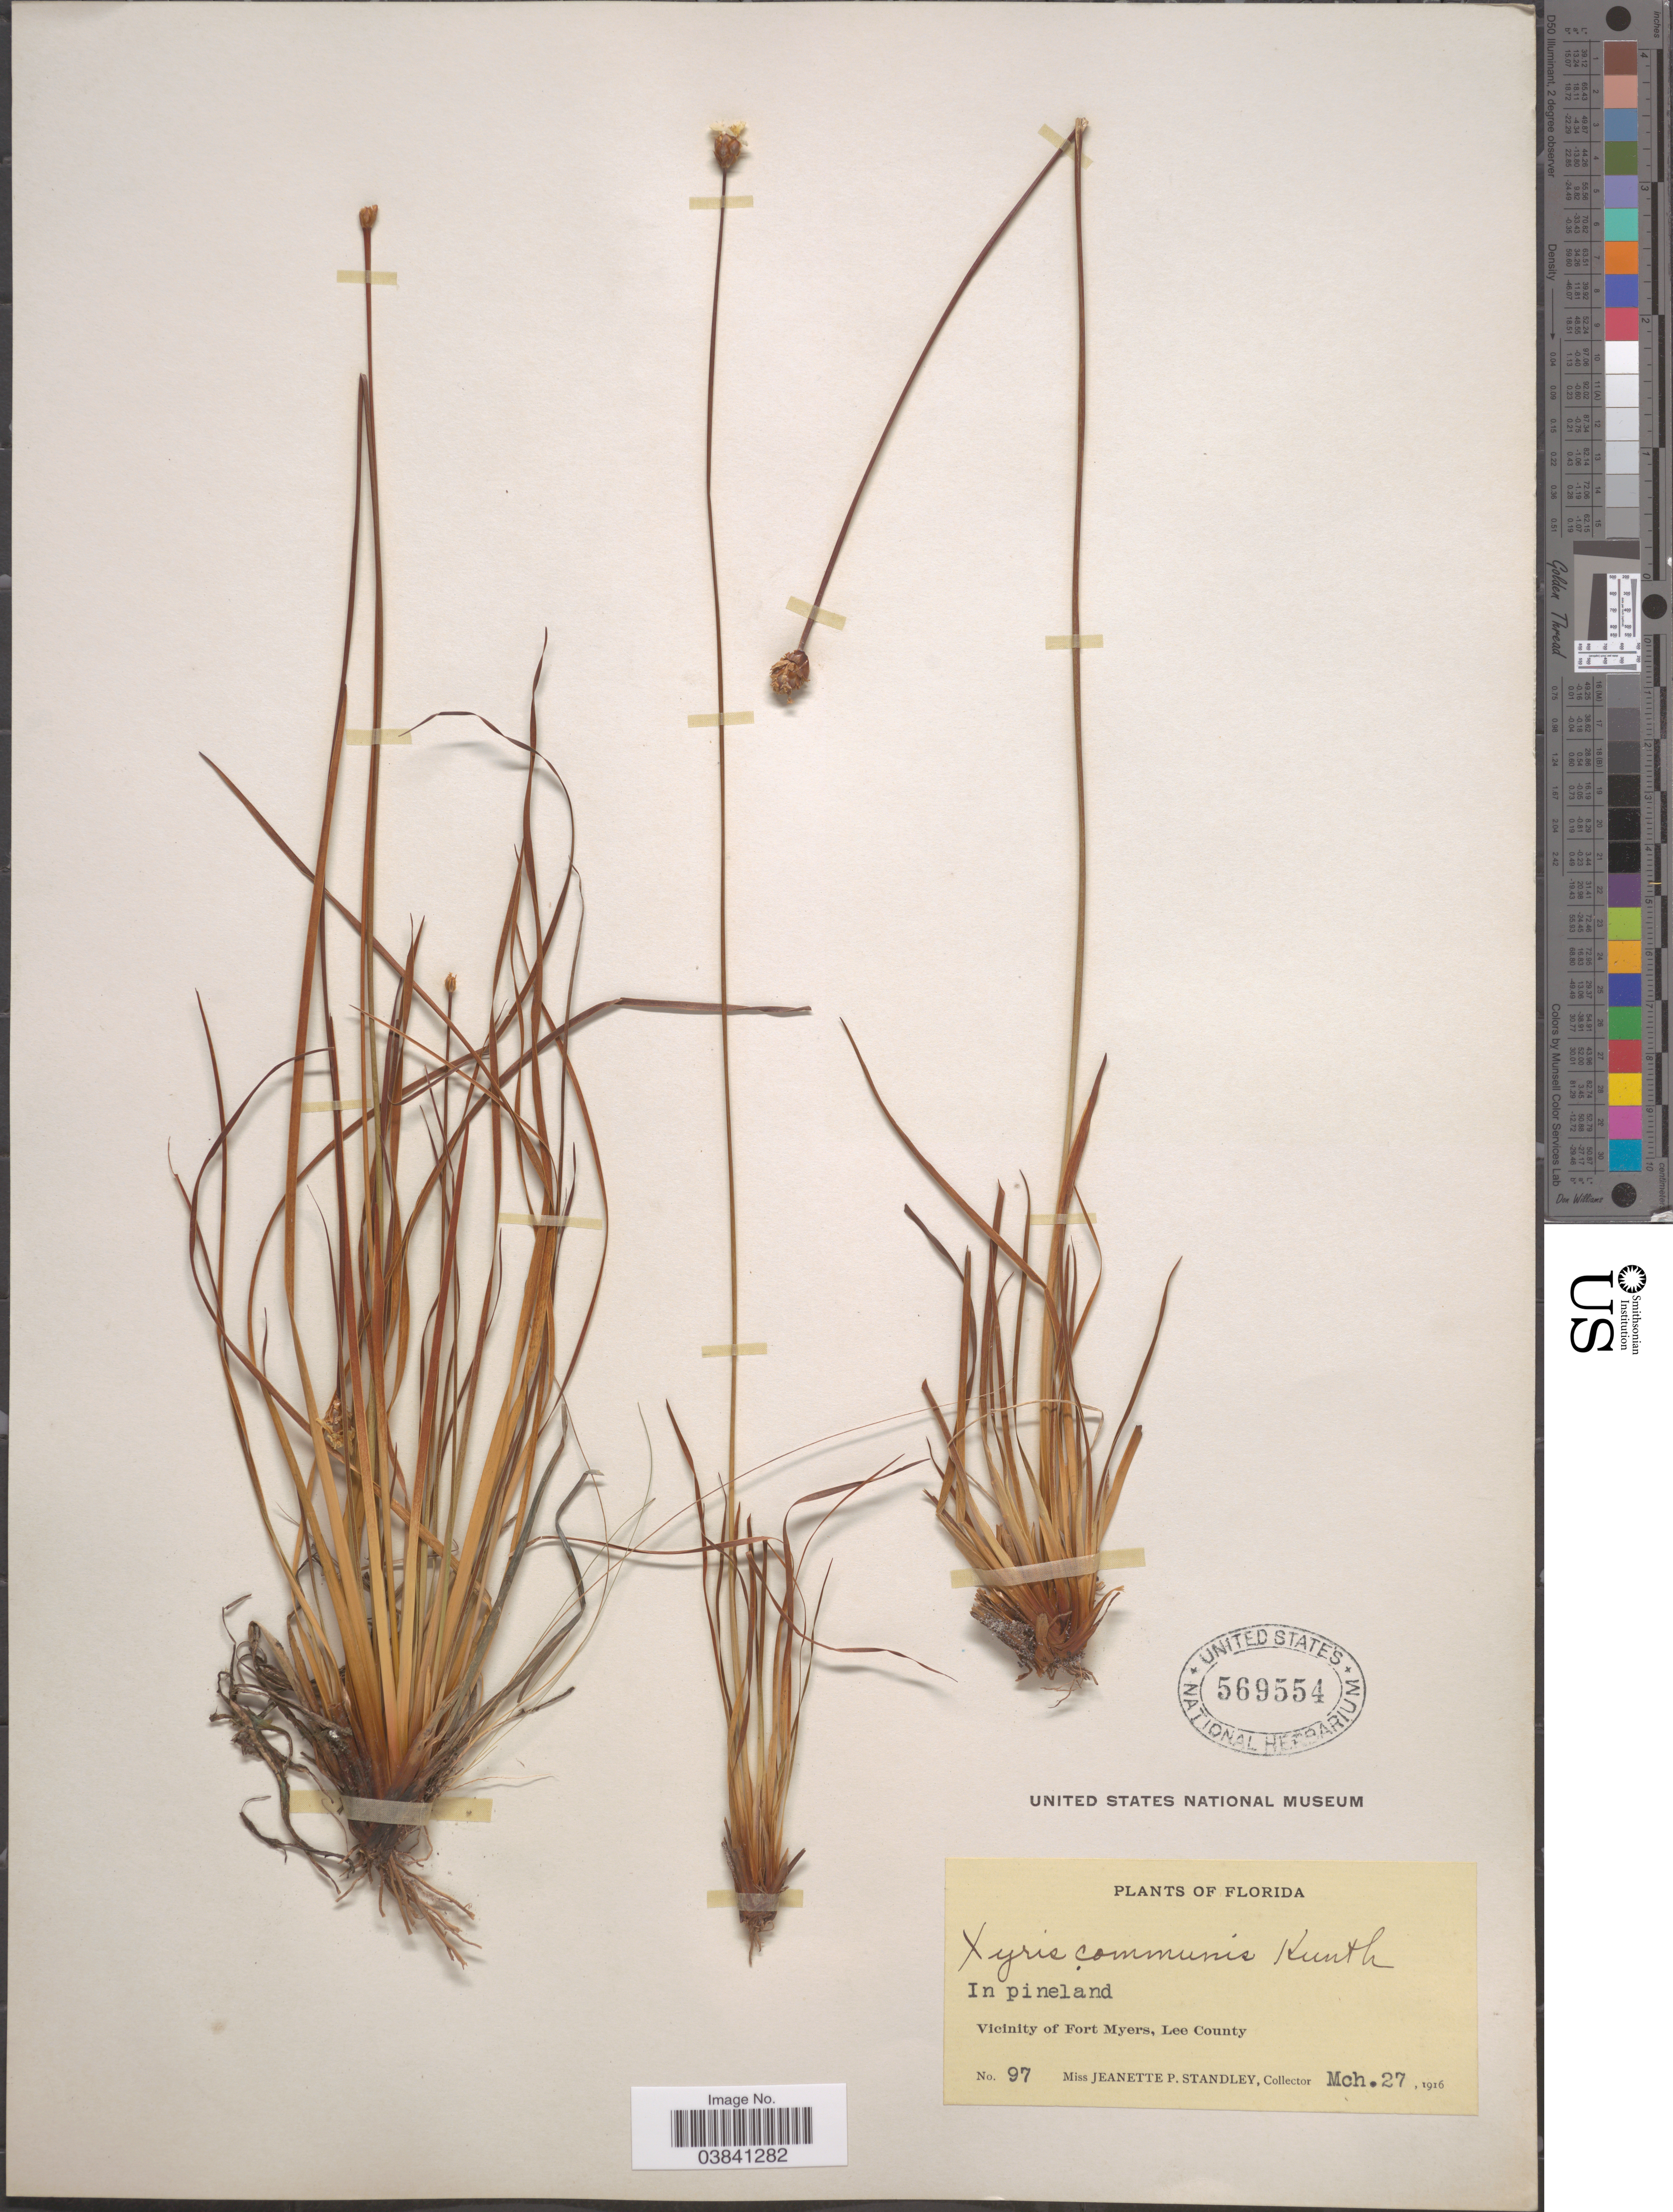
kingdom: Plantae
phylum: Tracheophyta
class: Liliopsida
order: Poales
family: Xyridaceae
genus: Xyris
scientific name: Xyris elliottii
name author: Chapm.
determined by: Strong, Mark T., (BOT), Smithsonian Institution - National Museum of Natural History (UNITED STATES)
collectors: J. P. Standley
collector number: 97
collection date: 1916-03-27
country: United States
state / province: Florida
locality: In pineland, Vicinity of Fort Myers, Lee County.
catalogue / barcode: US 569554